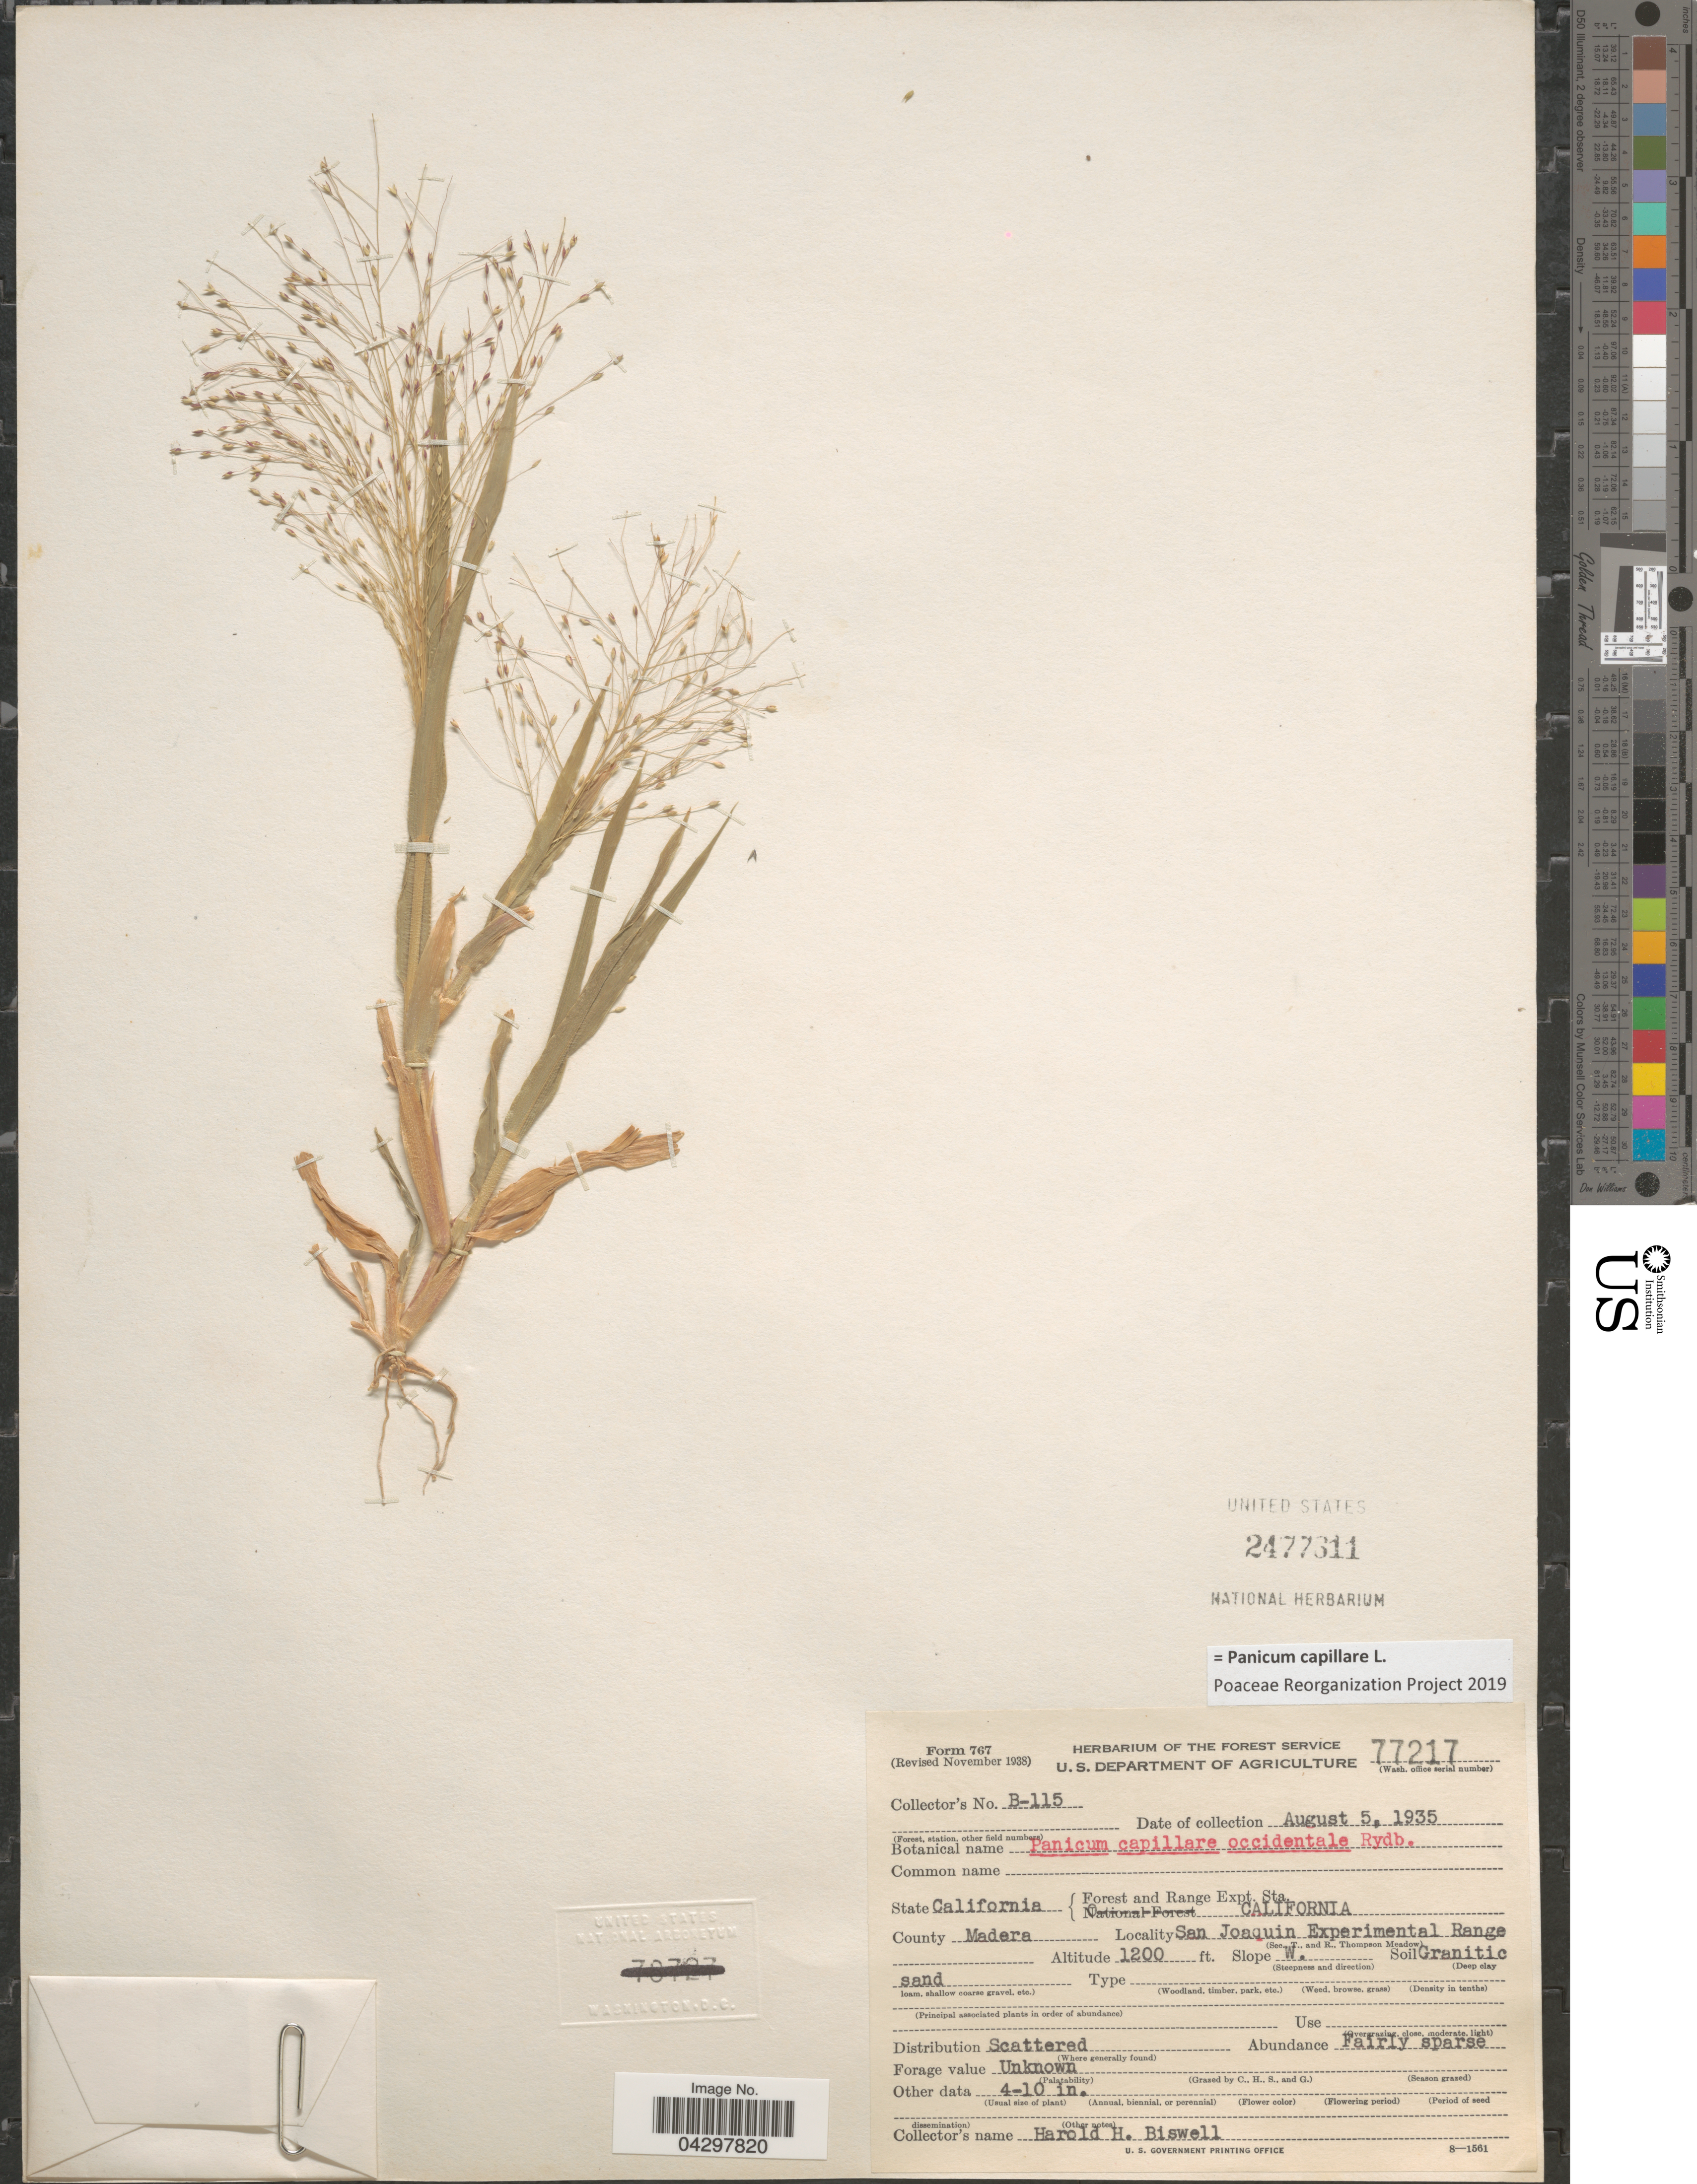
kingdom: Plantae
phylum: Tracheophyta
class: Liliopsida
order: Poales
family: Poaceae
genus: Panicum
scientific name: Panicum capillare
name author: L.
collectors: H. Biswell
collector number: B-115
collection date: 1935-08-05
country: United States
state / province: California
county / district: Madera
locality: Forest and Range Expt. Sta. California. County Madera. San Joaquin Experimental Range.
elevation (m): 366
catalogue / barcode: US 2477311